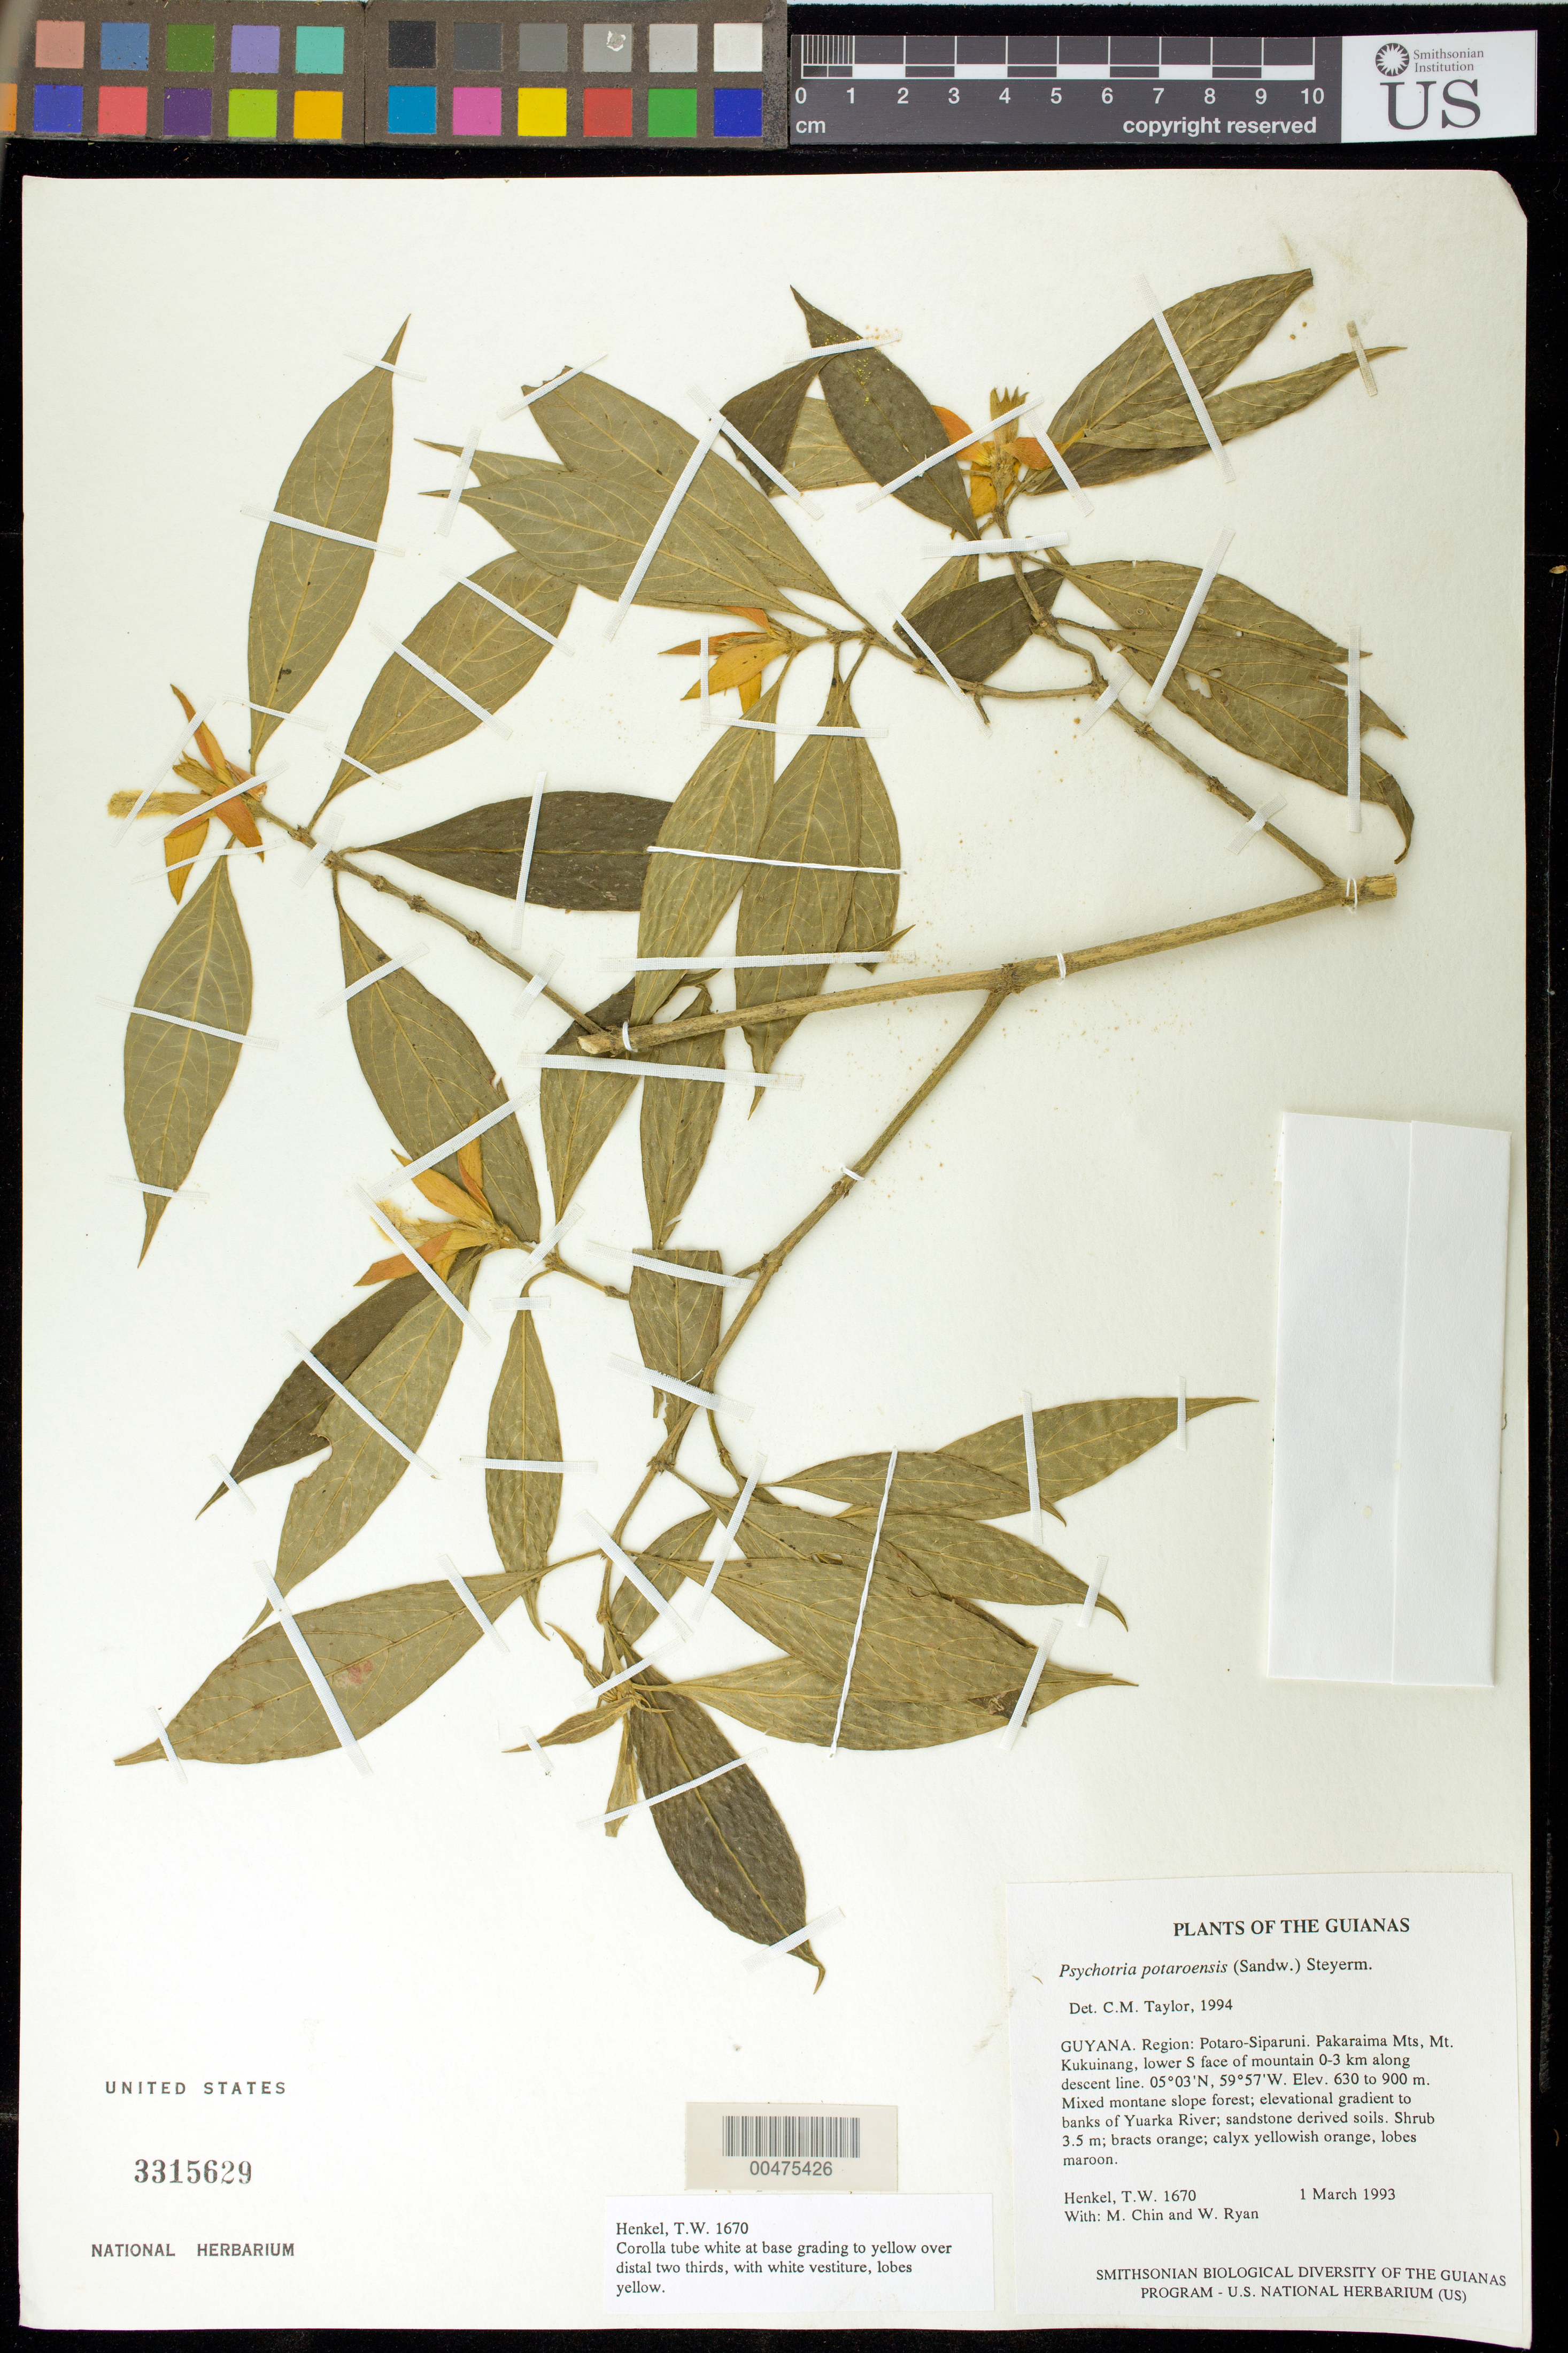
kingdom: Plantae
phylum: Tracheophyta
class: Magnoliopsida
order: Gentianales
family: Rubiaceae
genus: Palicourea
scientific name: Palicourea potaroensis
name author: (Sandw.) Delprete & J.H. Kirkbr.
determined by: Kirkbride, J. H.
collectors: T. Henkel, M. Chin & W. Ryan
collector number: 1670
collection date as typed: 1 March 1993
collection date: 1993-03-01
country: Guyana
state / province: Potaro-Siparuni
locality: Pakaraima Mts, Mt. Kukuinang, lower S face of mountain 0-3 km along descent line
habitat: Mixed montane slope forest; elevational gradient to banks of Yuarka River; sandstone derived soils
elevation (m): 630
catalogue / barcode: US 3315629